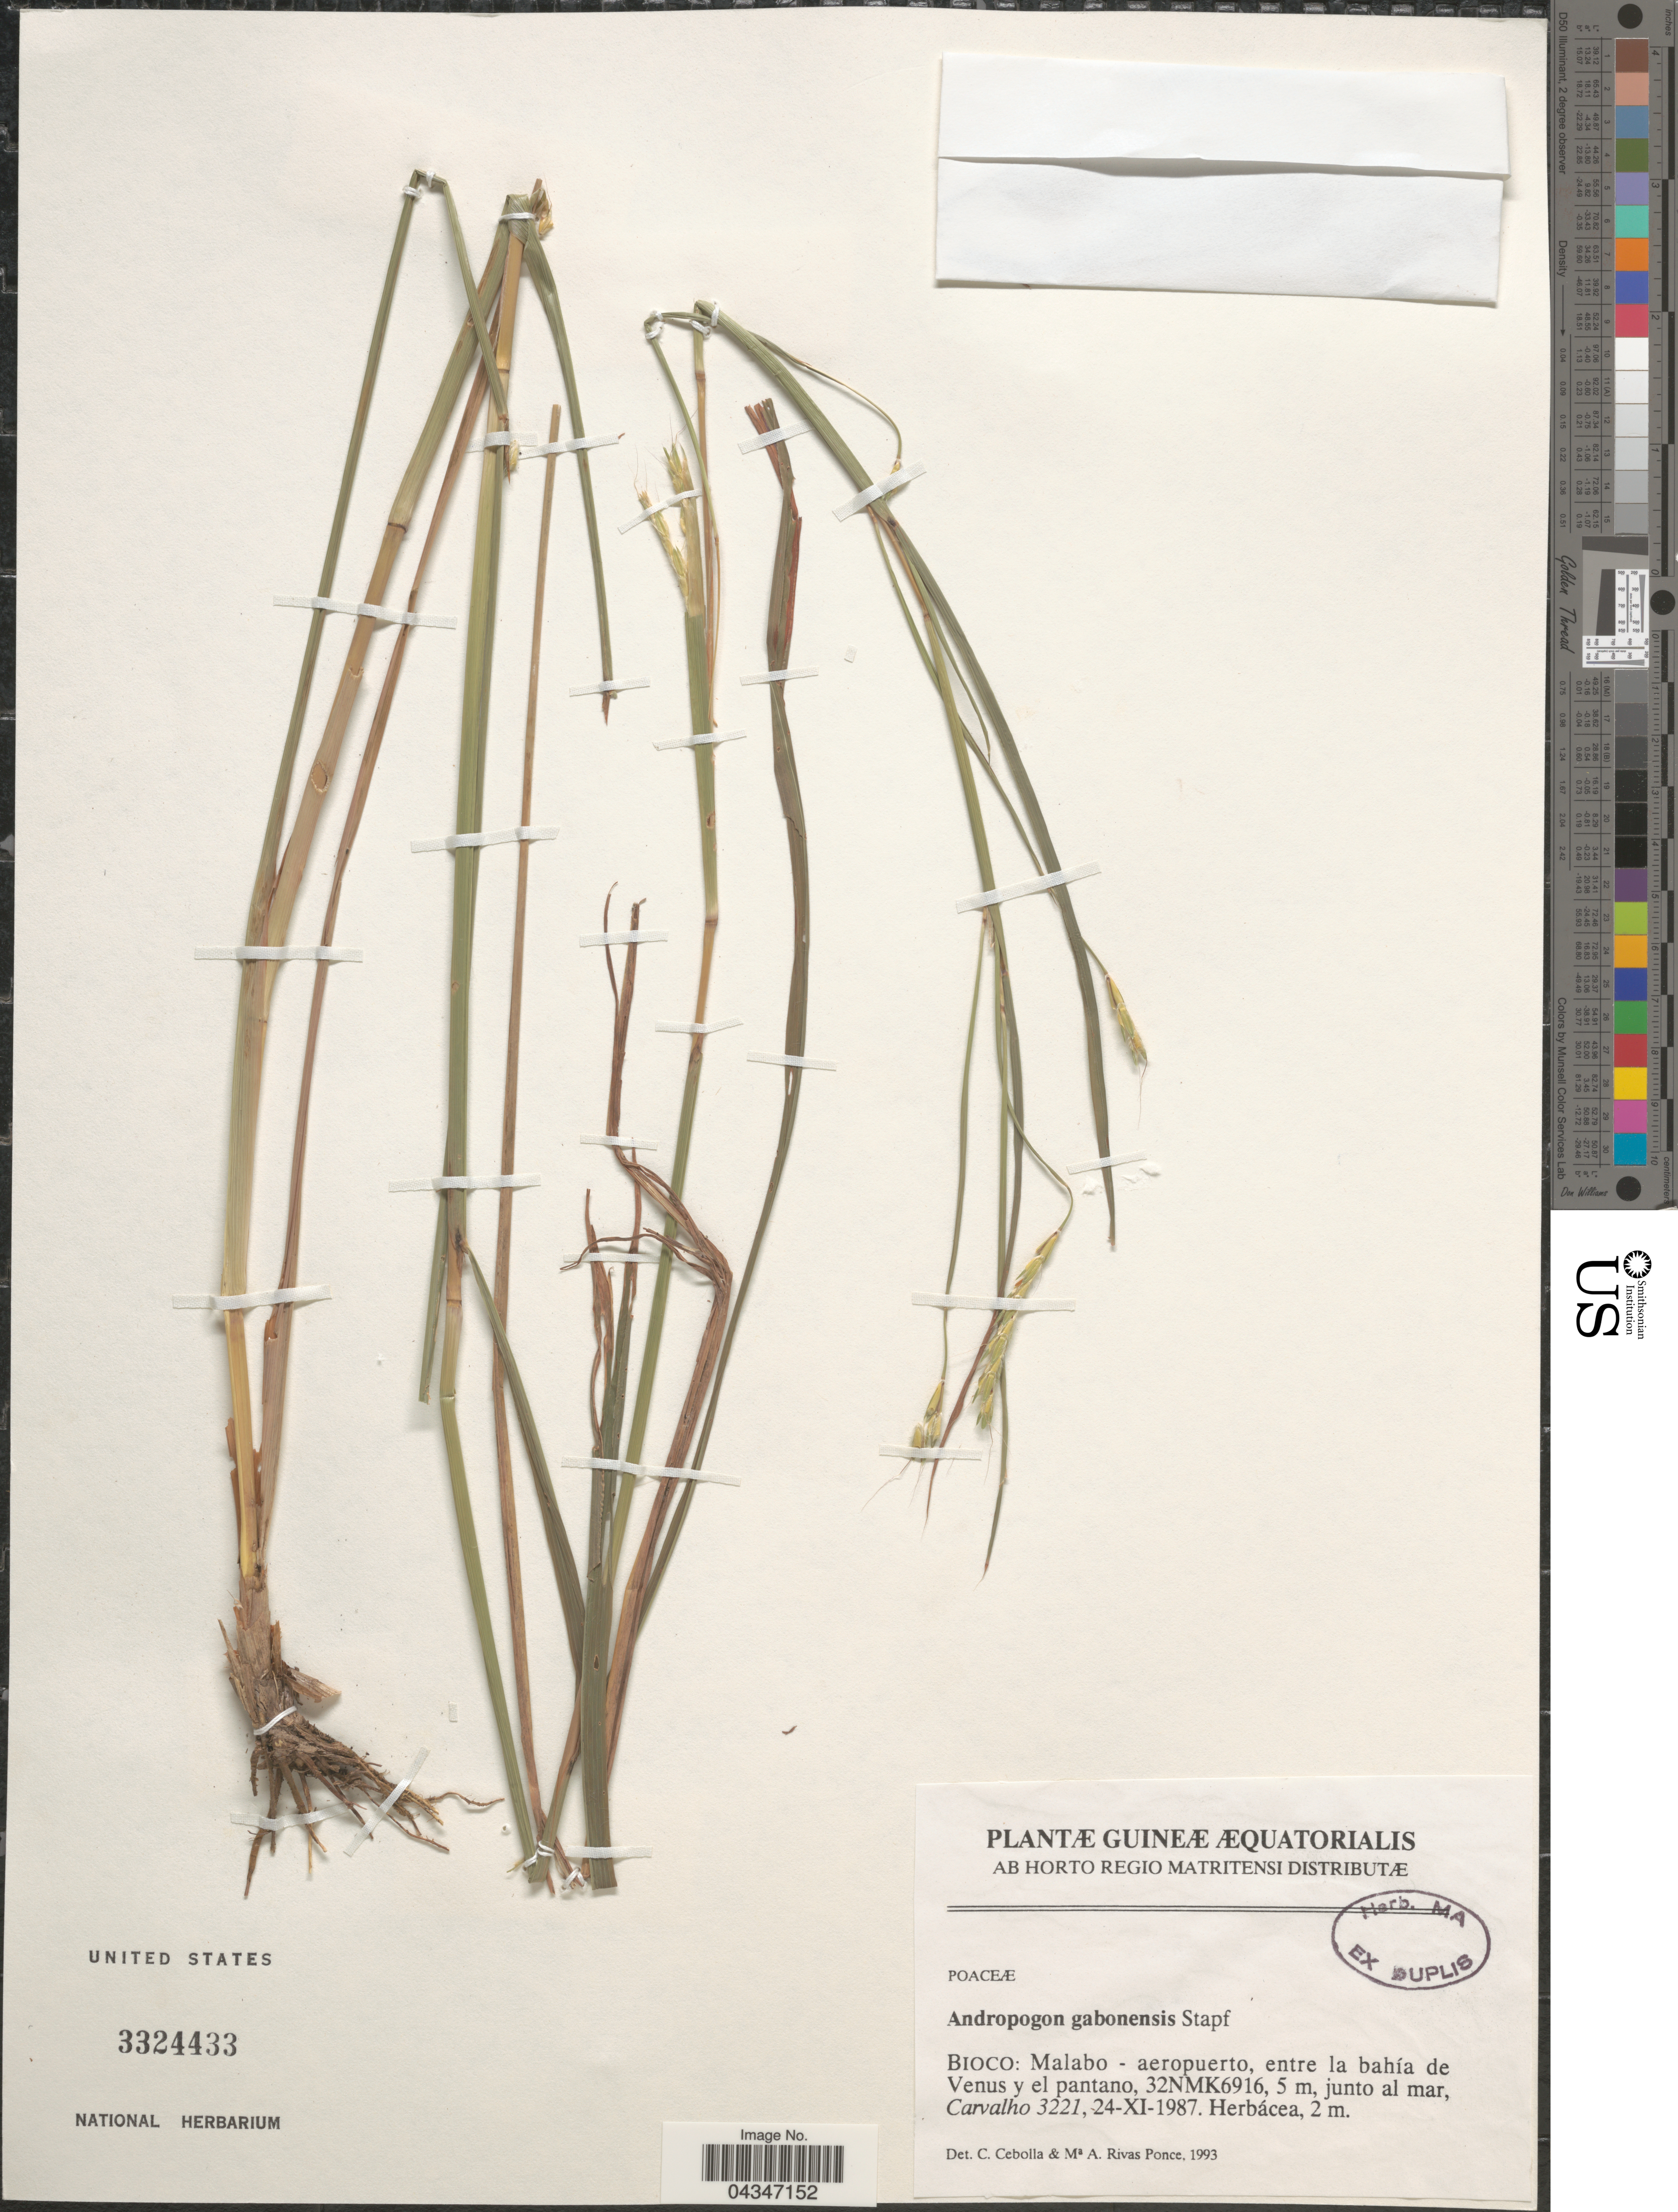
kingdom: Plantae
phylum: Tracheophyta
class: Liliopsida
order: Poales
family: Poaceae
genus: Andropogon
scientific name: Andropogon gayanus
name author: Kunth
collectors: Carvalho, --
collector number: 3221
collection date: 1987-11-24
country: Equatorial Guinea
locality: Bioco: Malabo - aeropuerto, entre la bahía de Venus y el pantano, 32NMK6916.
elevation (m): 5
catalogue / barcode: US 3324433